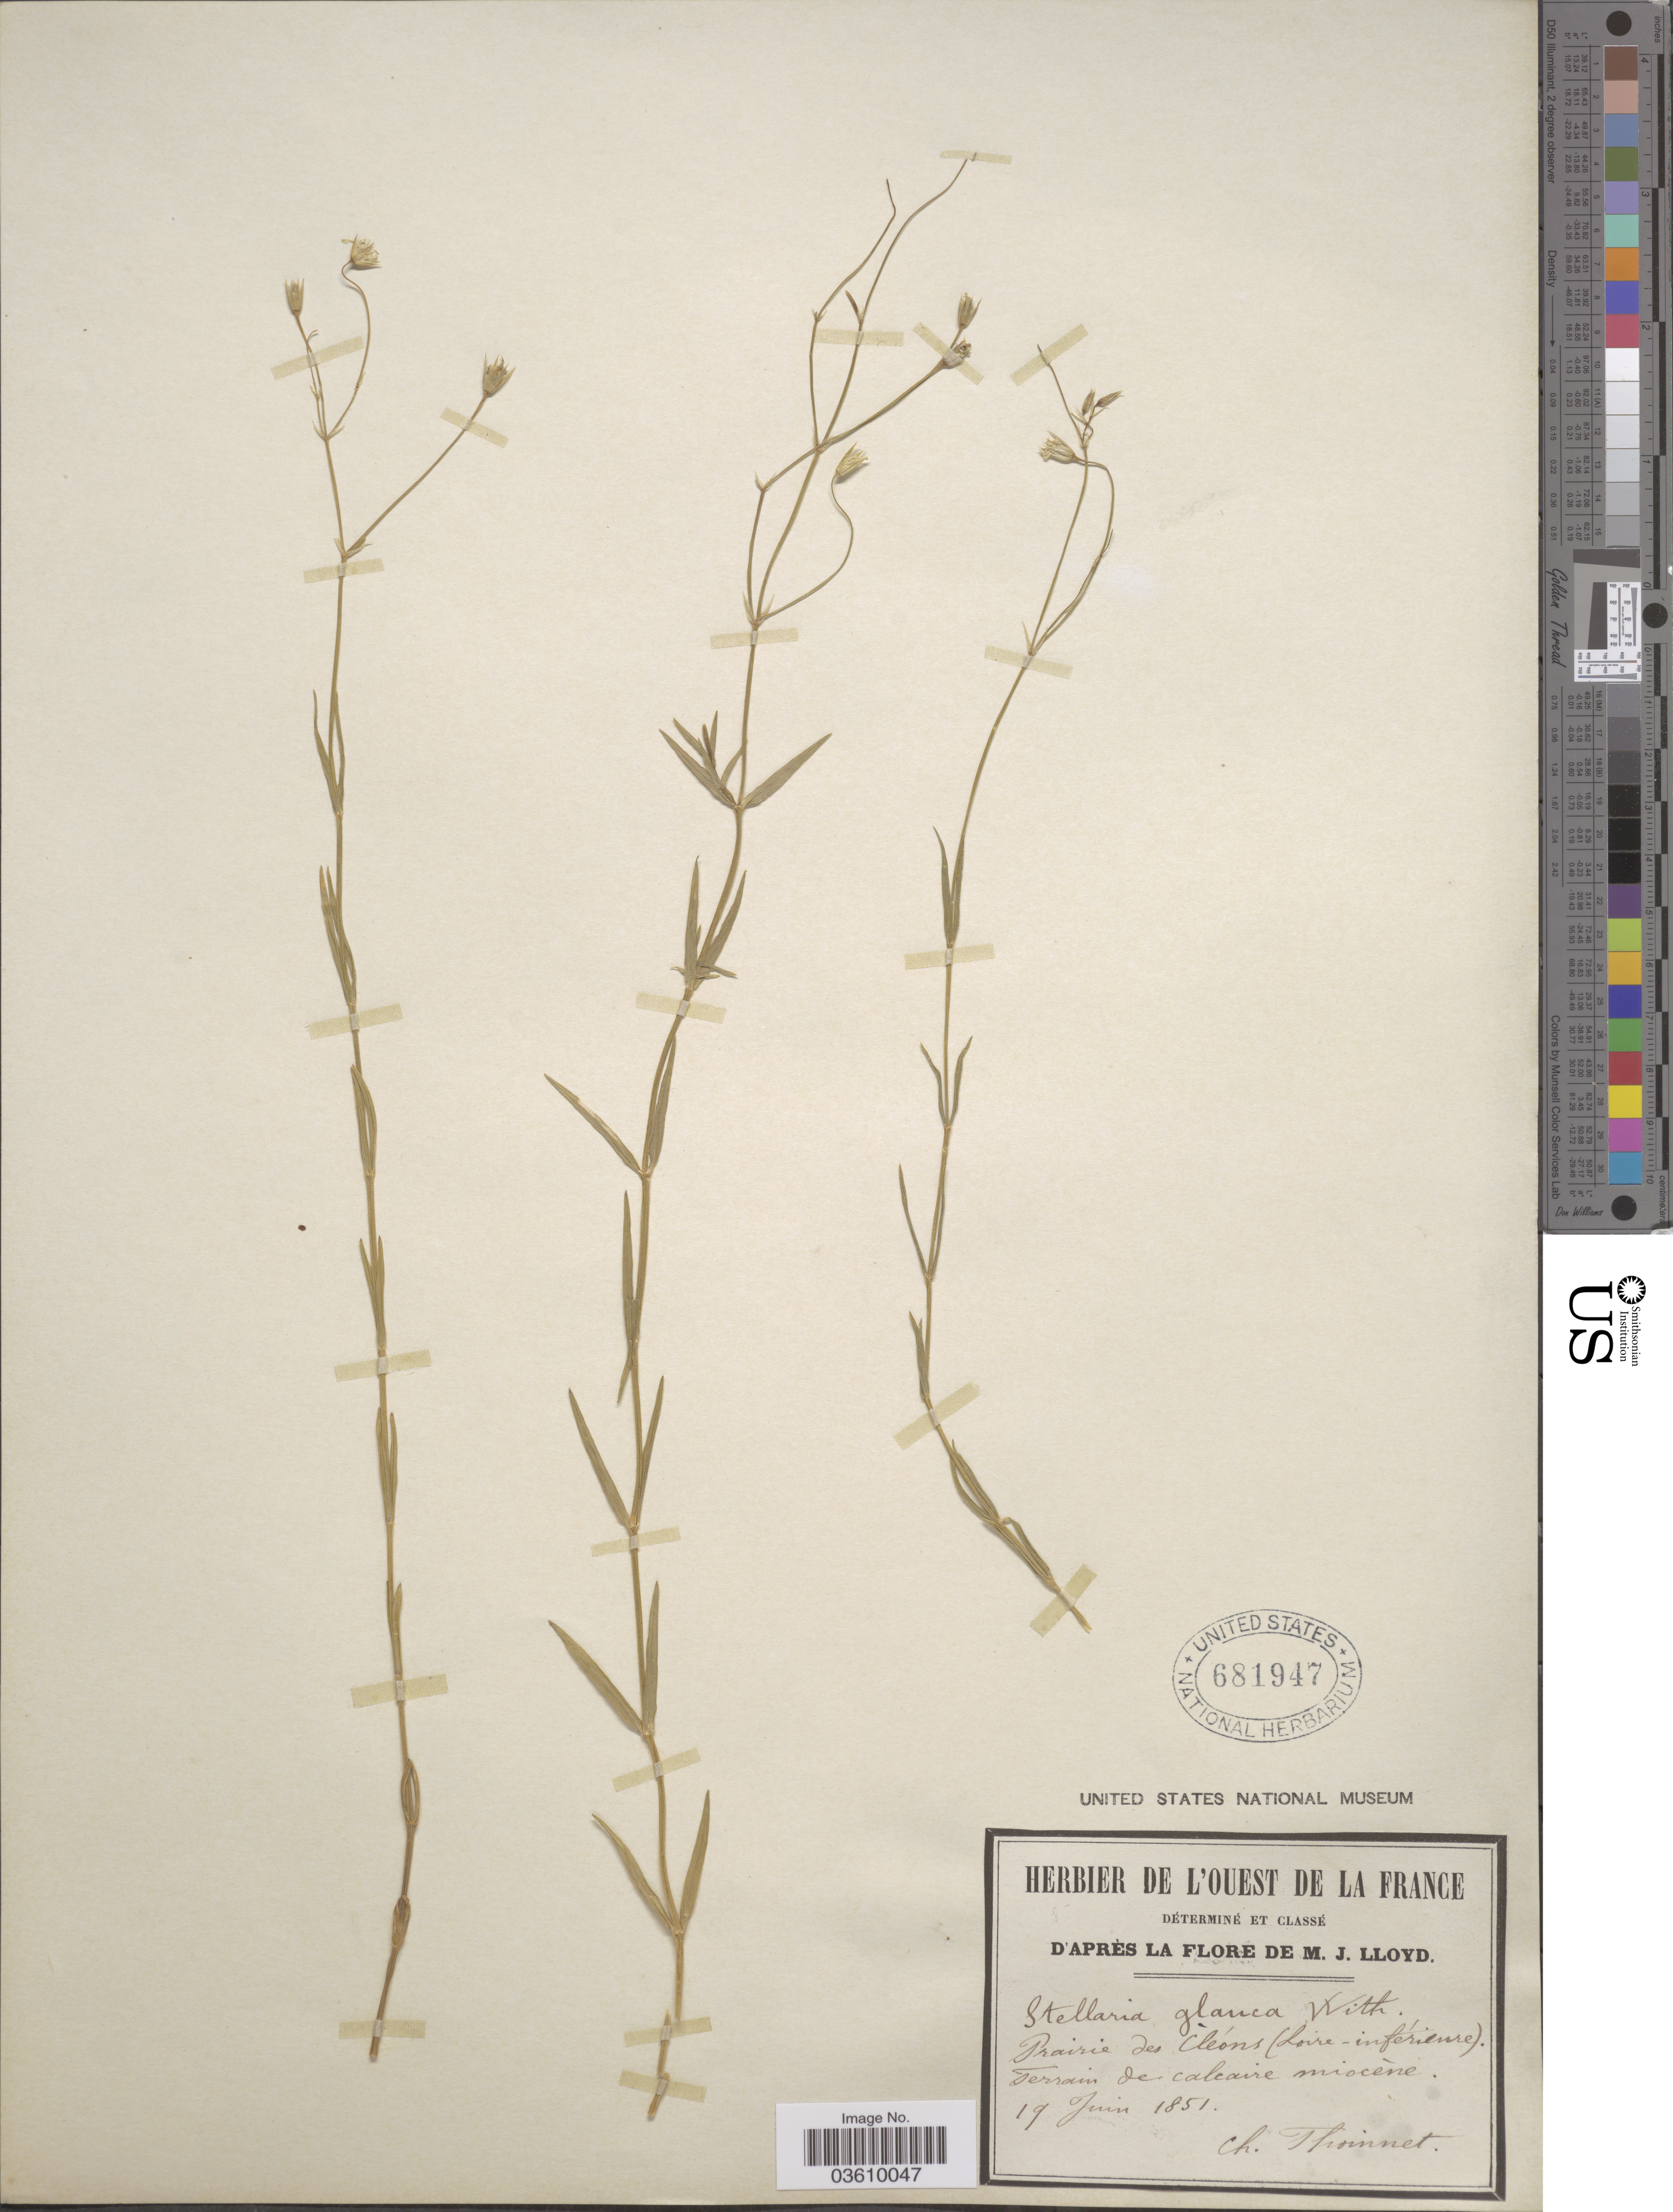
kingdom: Plantae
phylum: Tracheophyta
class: Magnoliopsida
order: Caryophyllales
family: Caryophyllaceae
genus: Stellaria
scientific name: Stellaria glauca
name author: With.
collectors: C. Thoinnet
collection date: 1851-06-19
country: France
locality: Prairie des Cléons (Loire-inférieure).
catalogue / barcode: US 681947